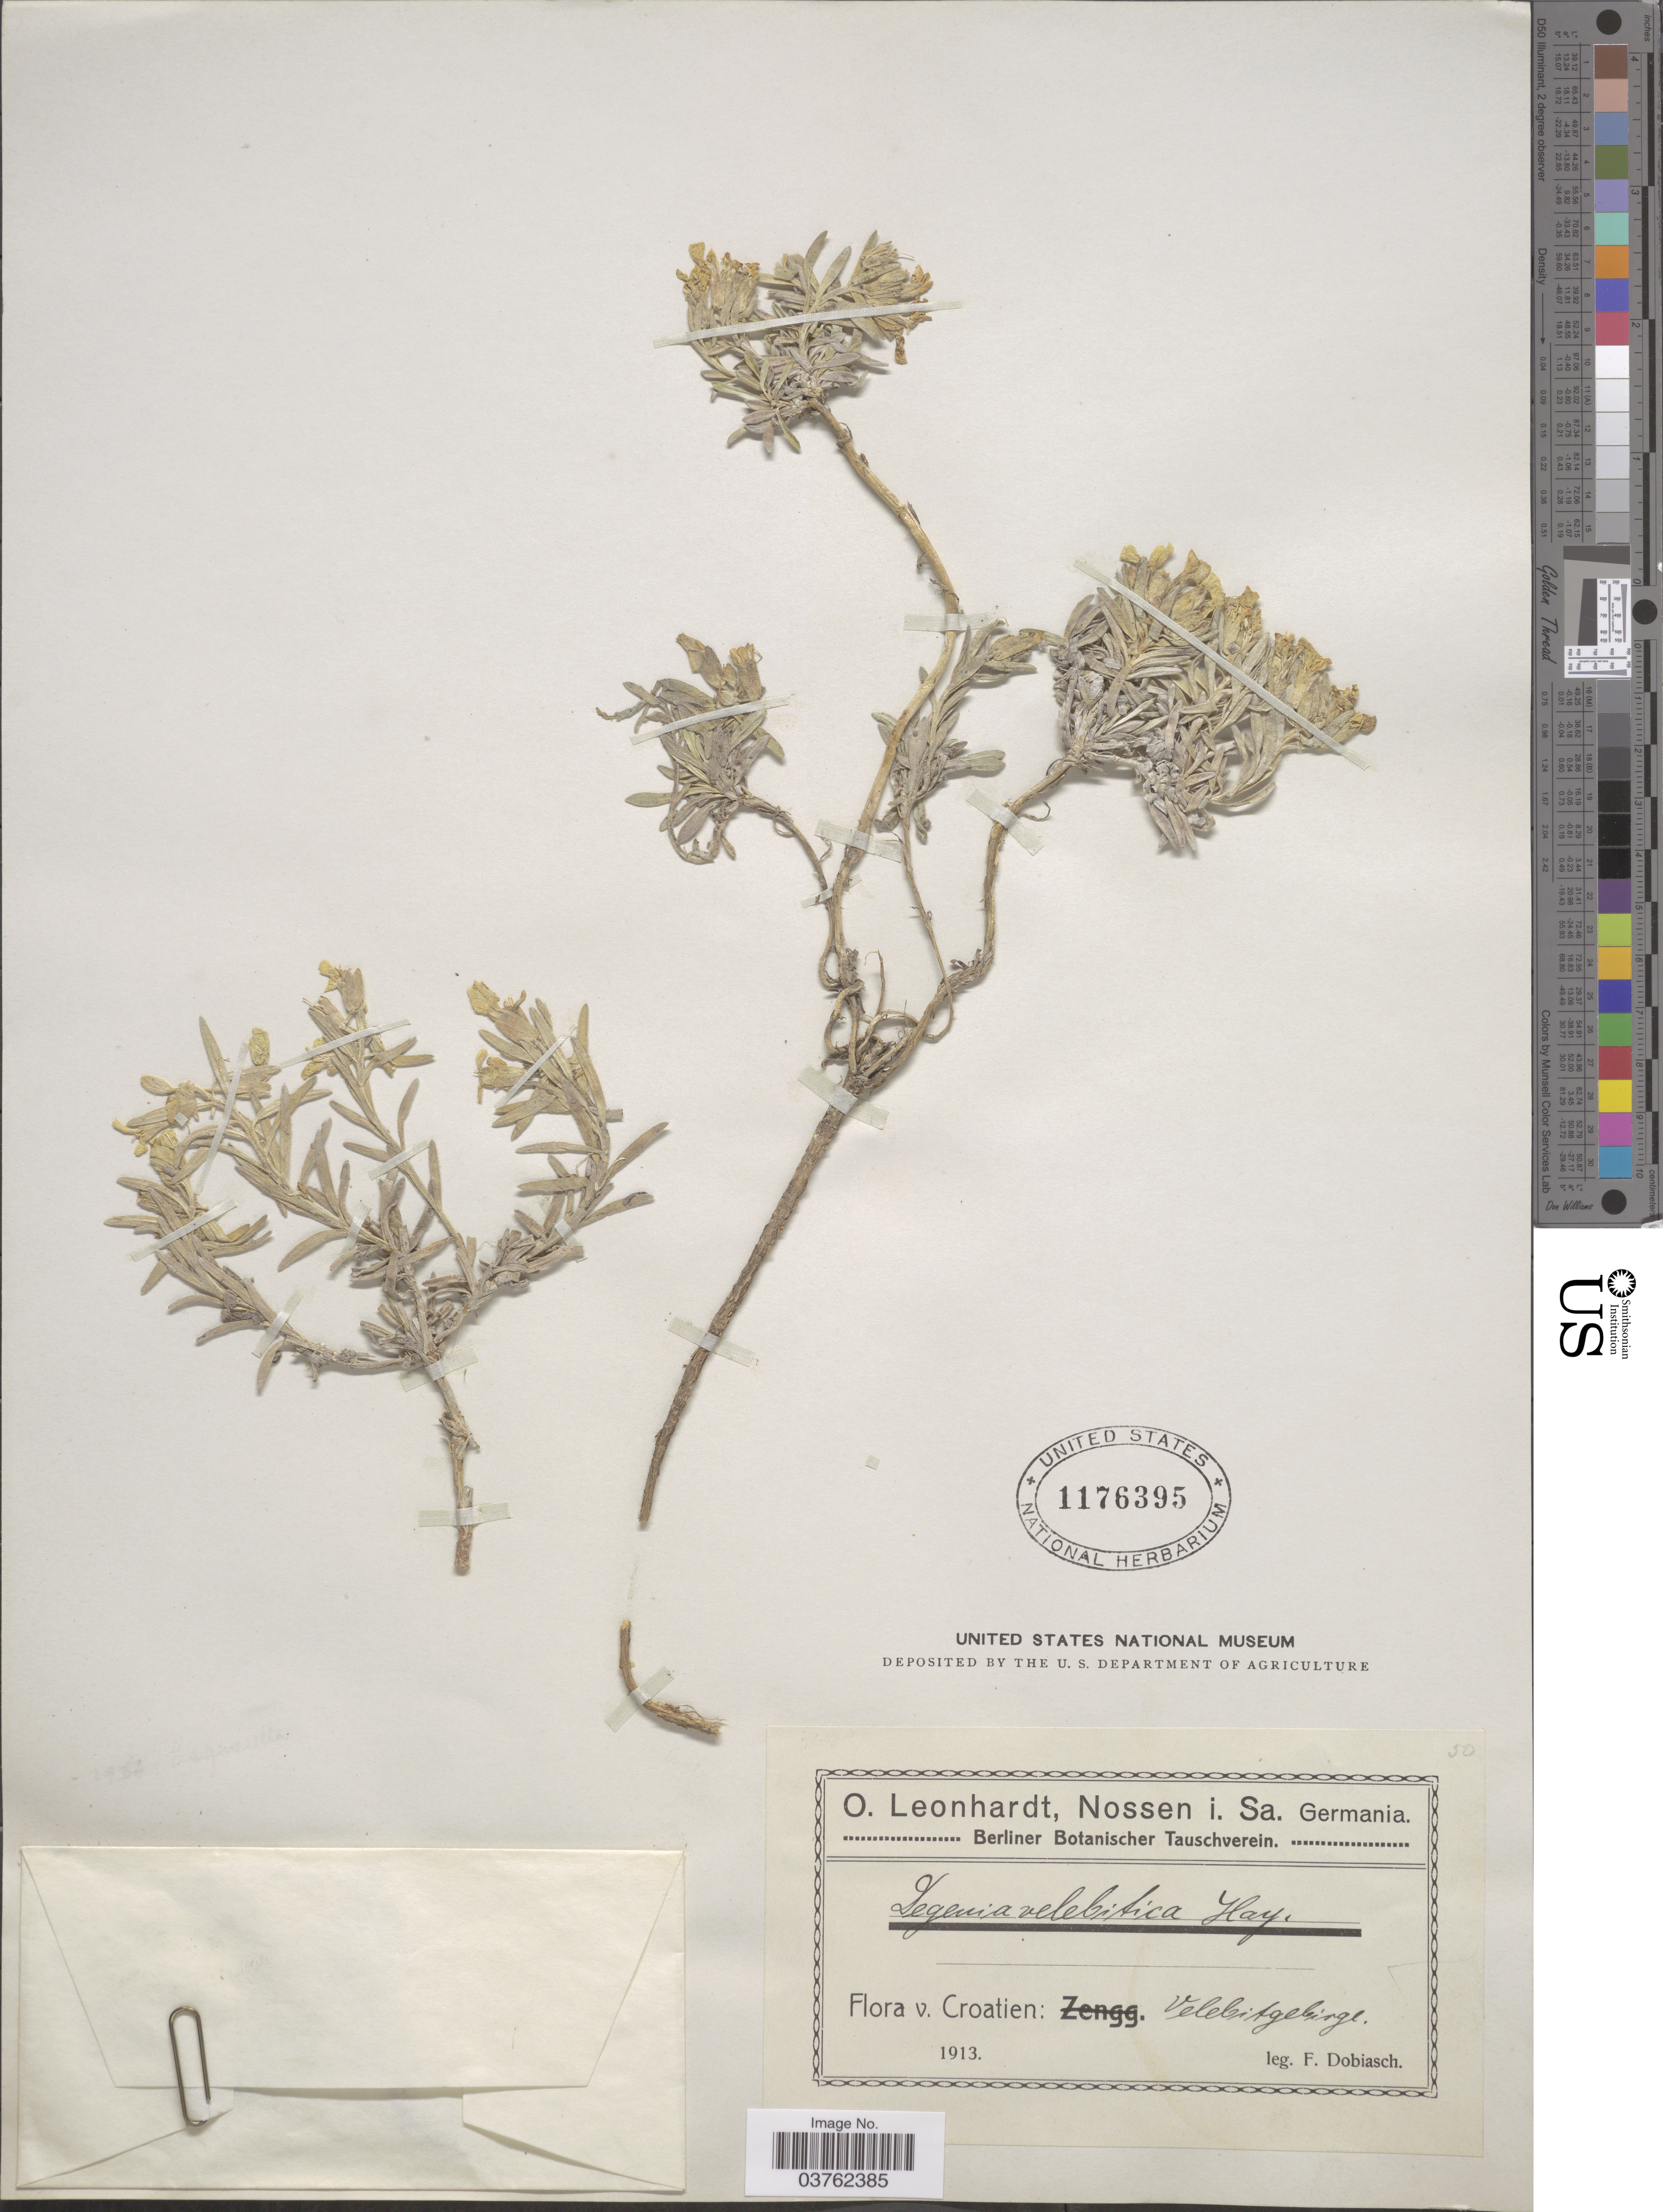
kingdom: Plantae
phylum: Tracheophyta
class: Magnoliopsida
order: Brassicales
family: Brassicaceae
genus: Degenia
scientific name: Degenia velebitica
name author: Hayek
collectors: F. Dobiasch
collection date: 1913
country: Croatia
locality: Croatien: Velebitgebirge.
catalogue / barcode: US 1176395